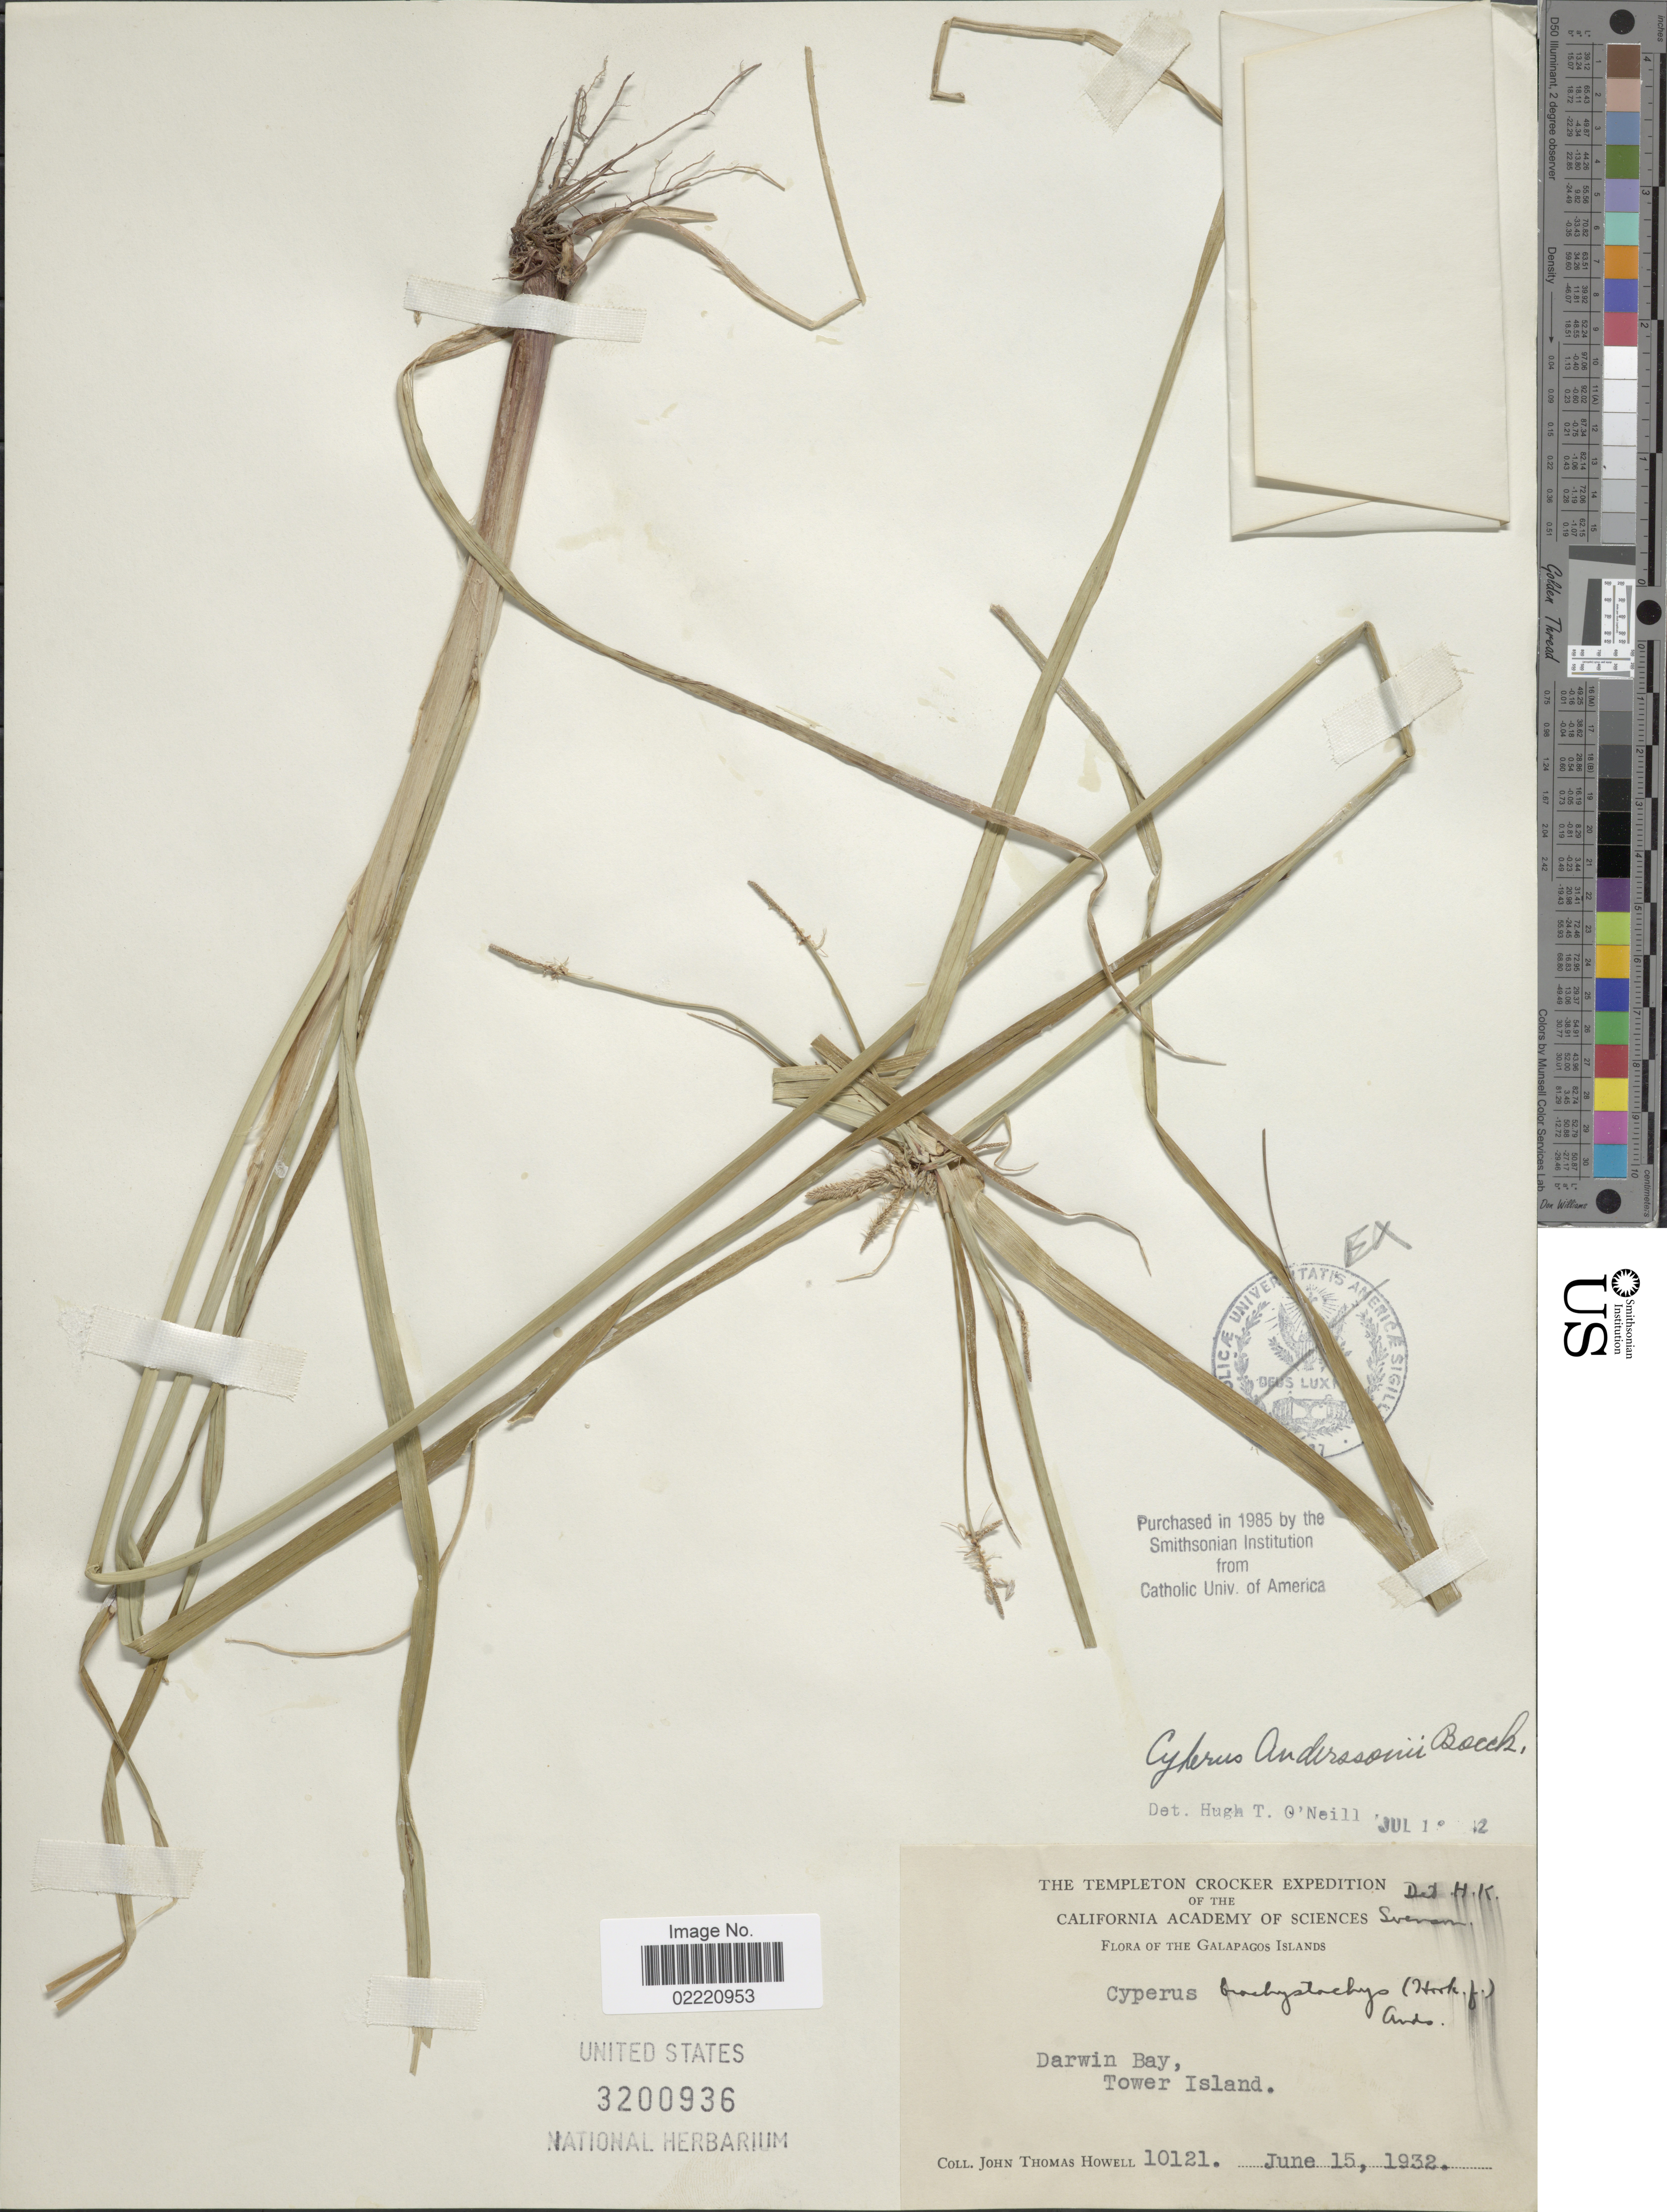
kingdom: Plantae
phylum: Tracheophyta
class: Liliopsida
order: Poales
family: Cyperaceae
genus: Cyperus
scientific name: Cyperus anderssonii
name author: Boeckeler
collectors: J. T. Howell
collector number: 10121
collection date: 1932-06-15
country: Ecuador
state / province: Colón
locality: The Galapagos Islands, Darwin Bay, Tower Island.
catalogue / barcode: US 3200936